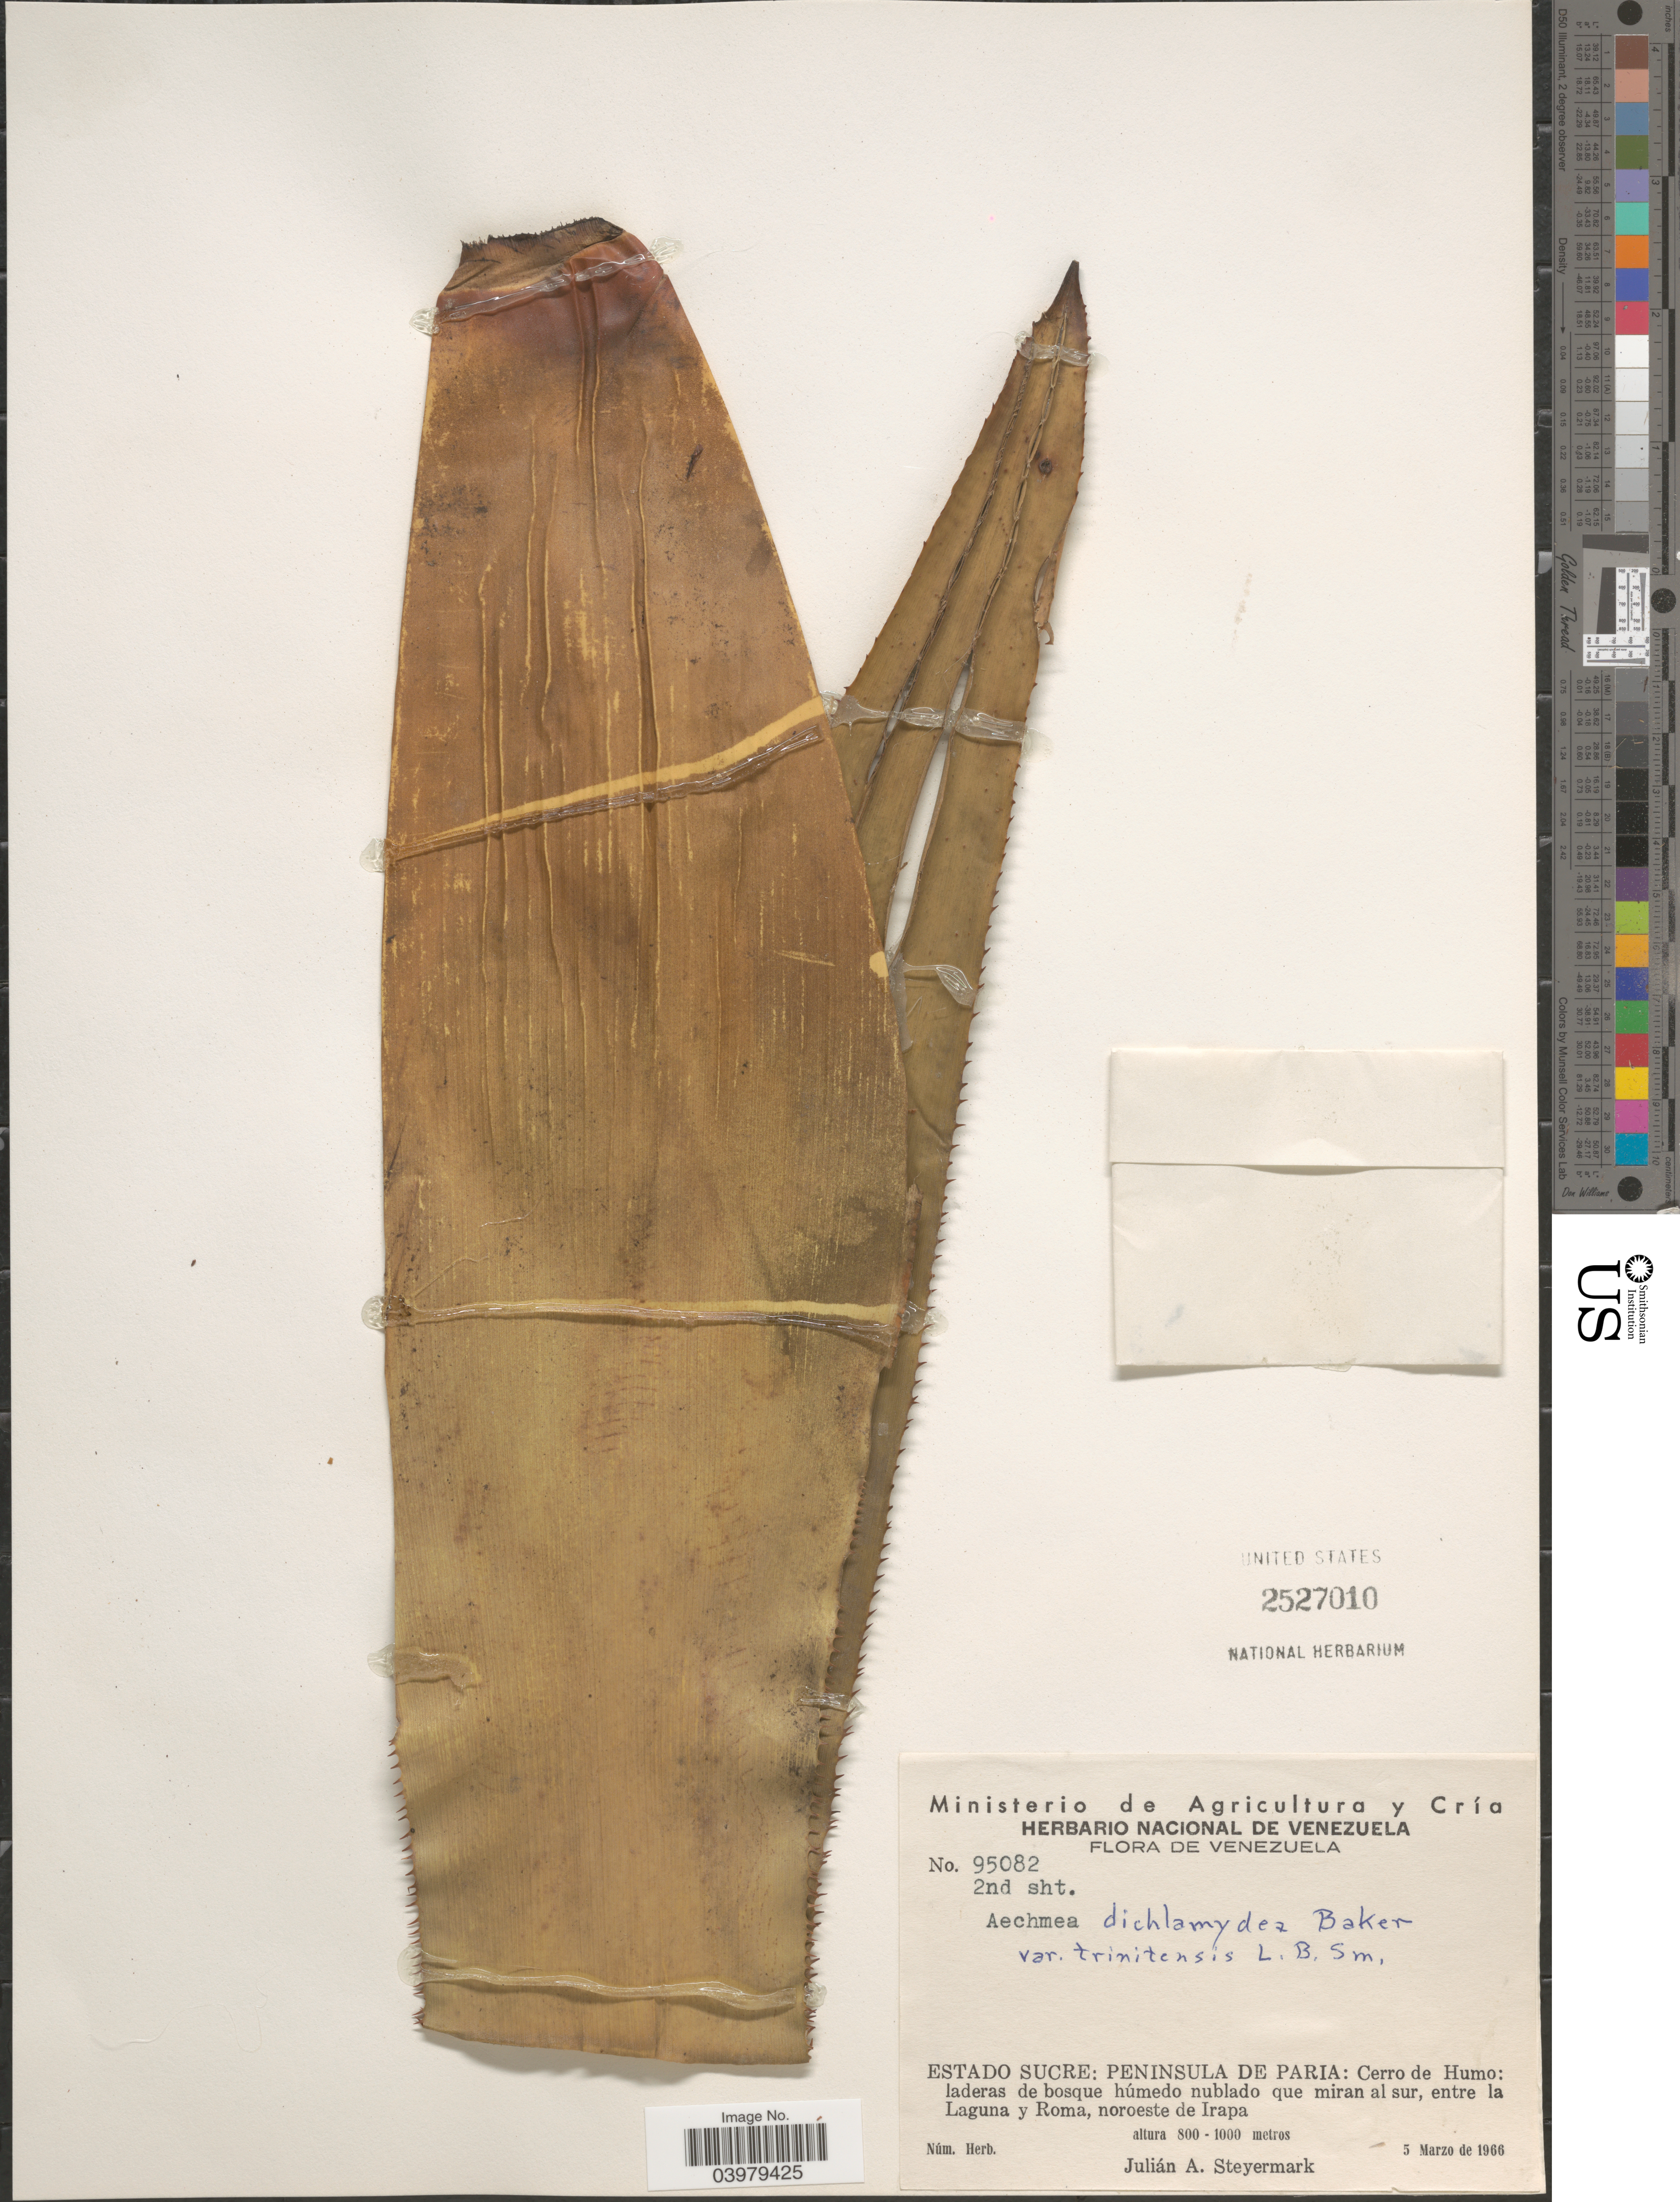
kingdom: Plantae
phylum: Tracheophyta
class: Liliopsida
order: Poales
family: Bromeliaceae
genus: Aechmea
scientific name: Aechmea dichlamydea var. trinitensis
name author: L.B. Sm.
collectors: J. Steyermark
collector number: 95082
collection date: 1966-03-05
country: Venezuela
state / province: Sucre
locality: Peninsula de Paria: Cerro de Humo: laderas de bosque húmedo nublado que miran al sur, entre la Laguna y Roma, noroeste de Irapa.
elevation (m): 800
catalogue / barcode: US 2527010